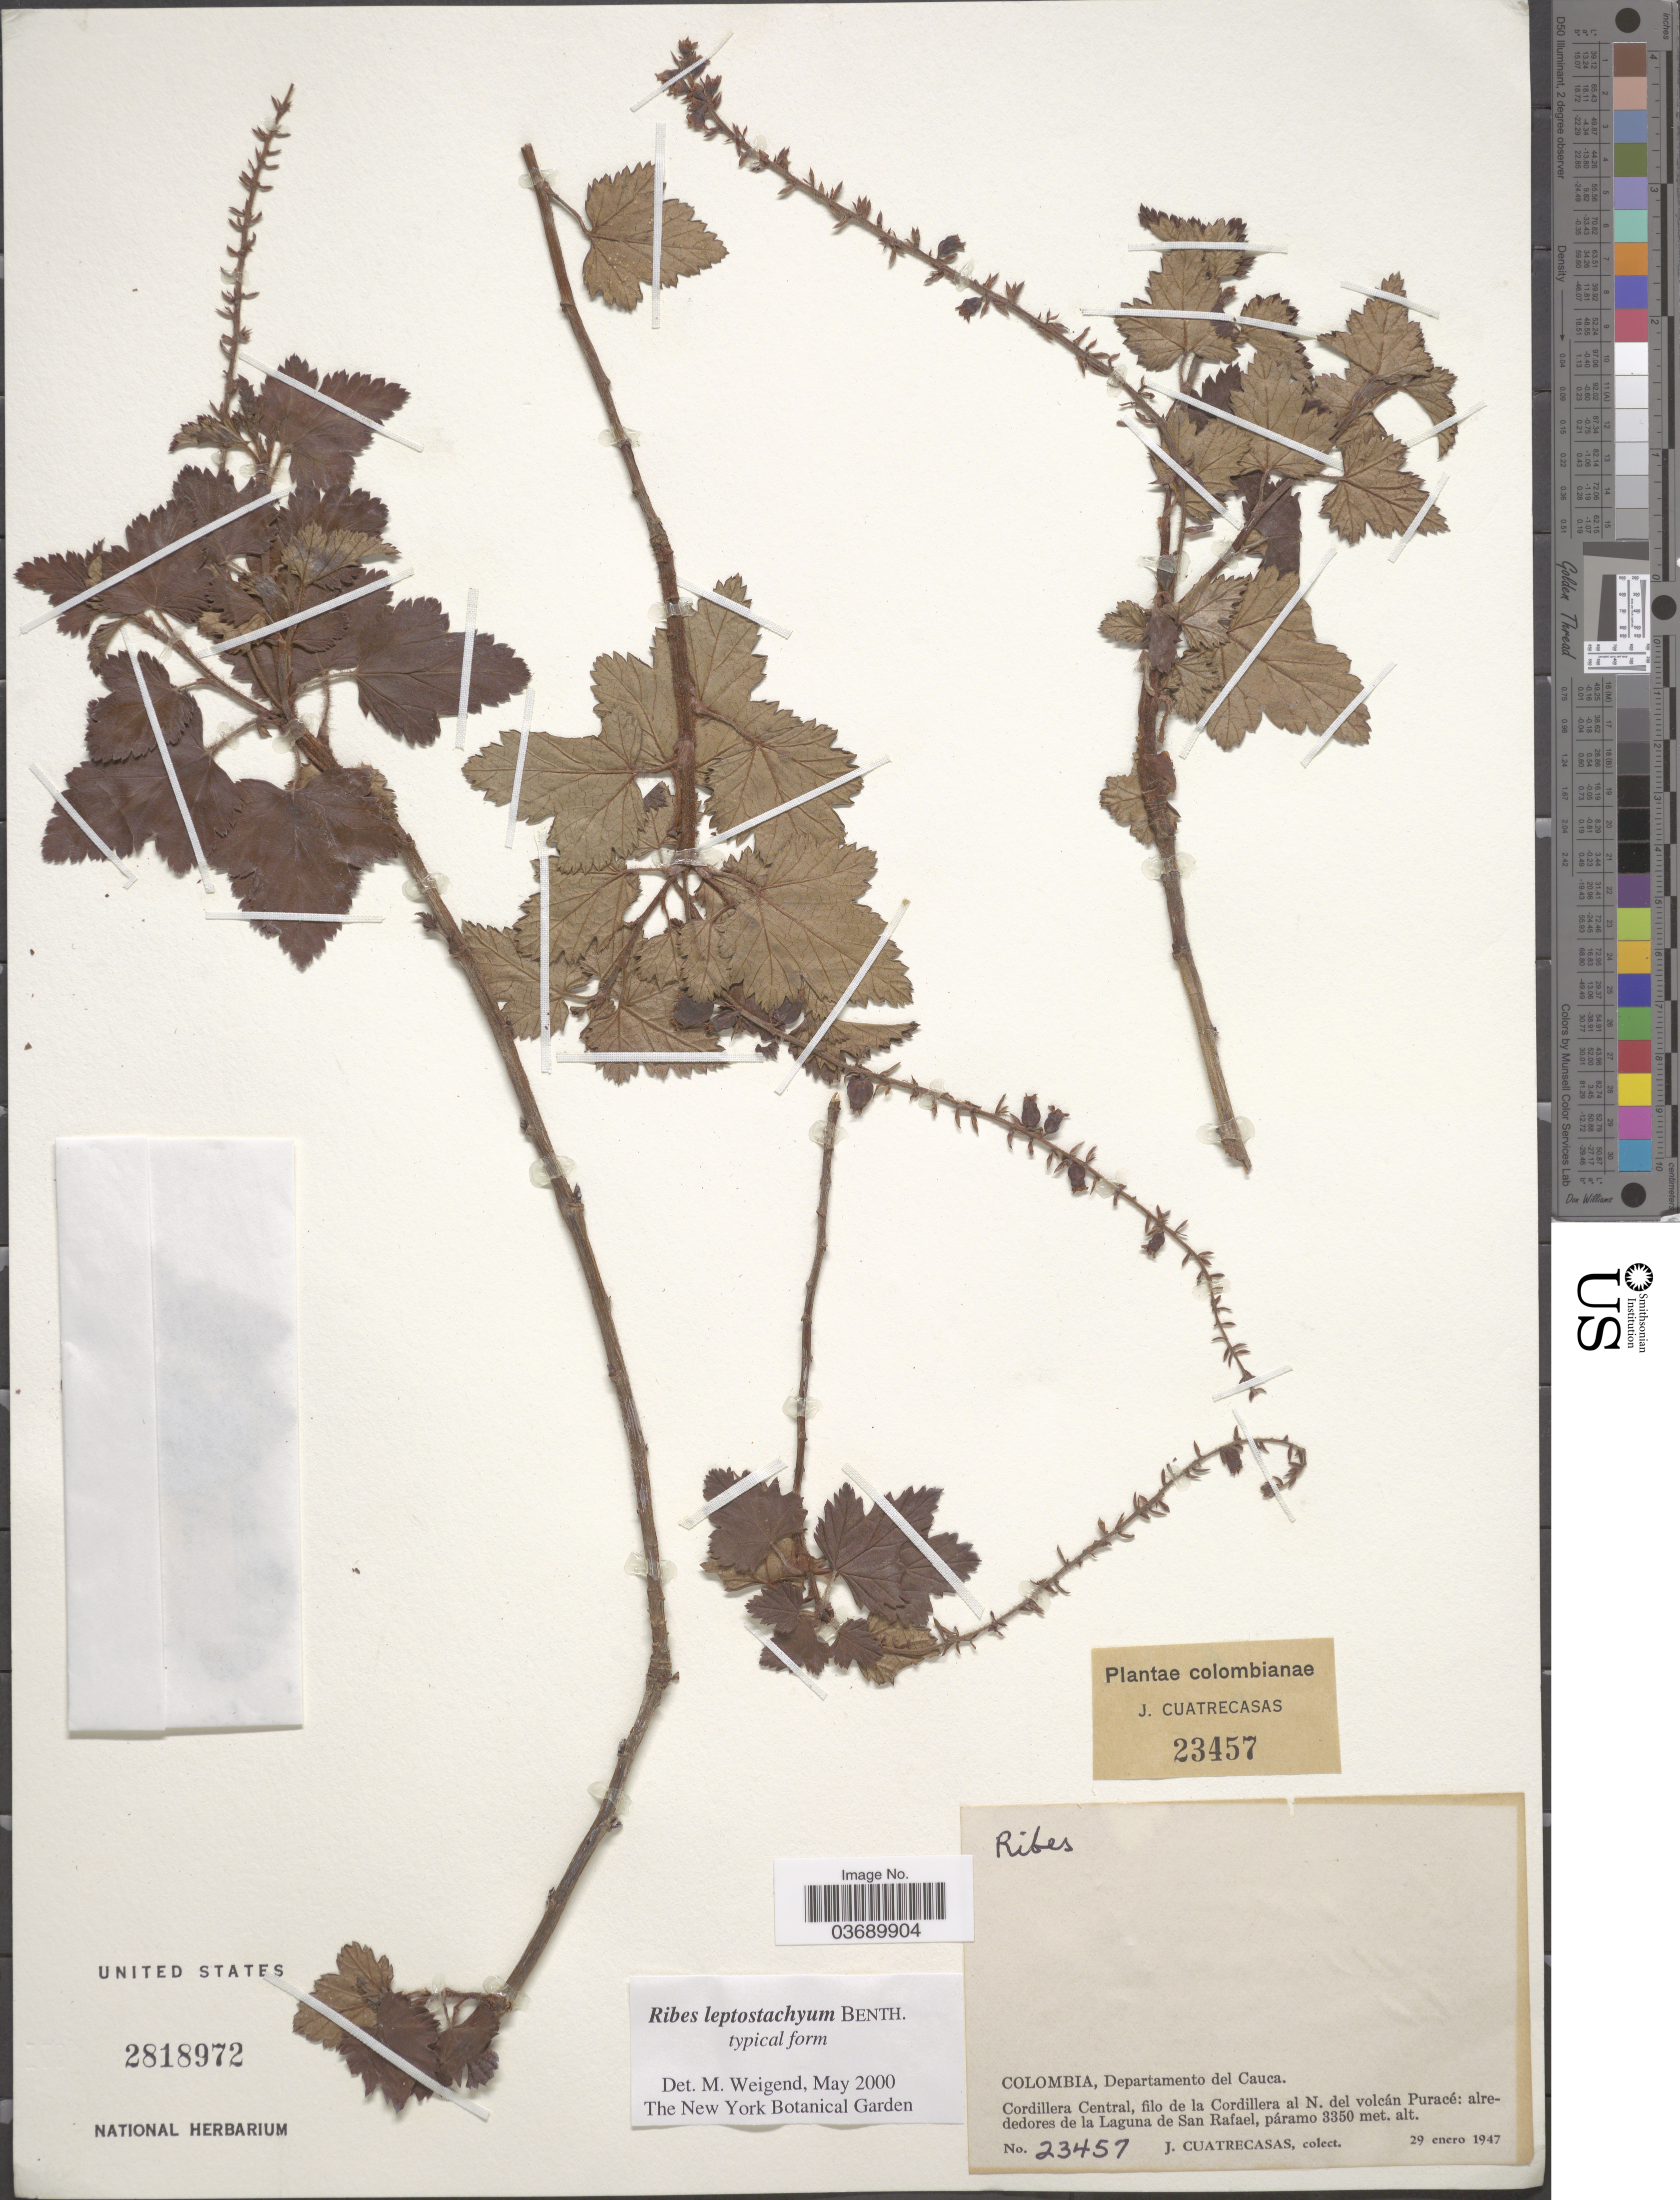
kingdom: Plantae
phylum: Tracheophyta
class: Magnoliopsida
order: Saxifragales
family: Grossulariaceae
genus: Ribes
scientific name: Ribes leptostachyum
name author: Decne.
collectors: J. Cuatrecasas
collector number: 23457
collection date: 1947-01-29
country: Colombia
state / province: Cauca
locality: Departamento del Cauca. Cordillera Central, filo de la Cordillera al N. del volcán Puracé: alrededores de la Laguna de San Rafael.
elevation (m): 3350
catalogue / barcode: US 2818972